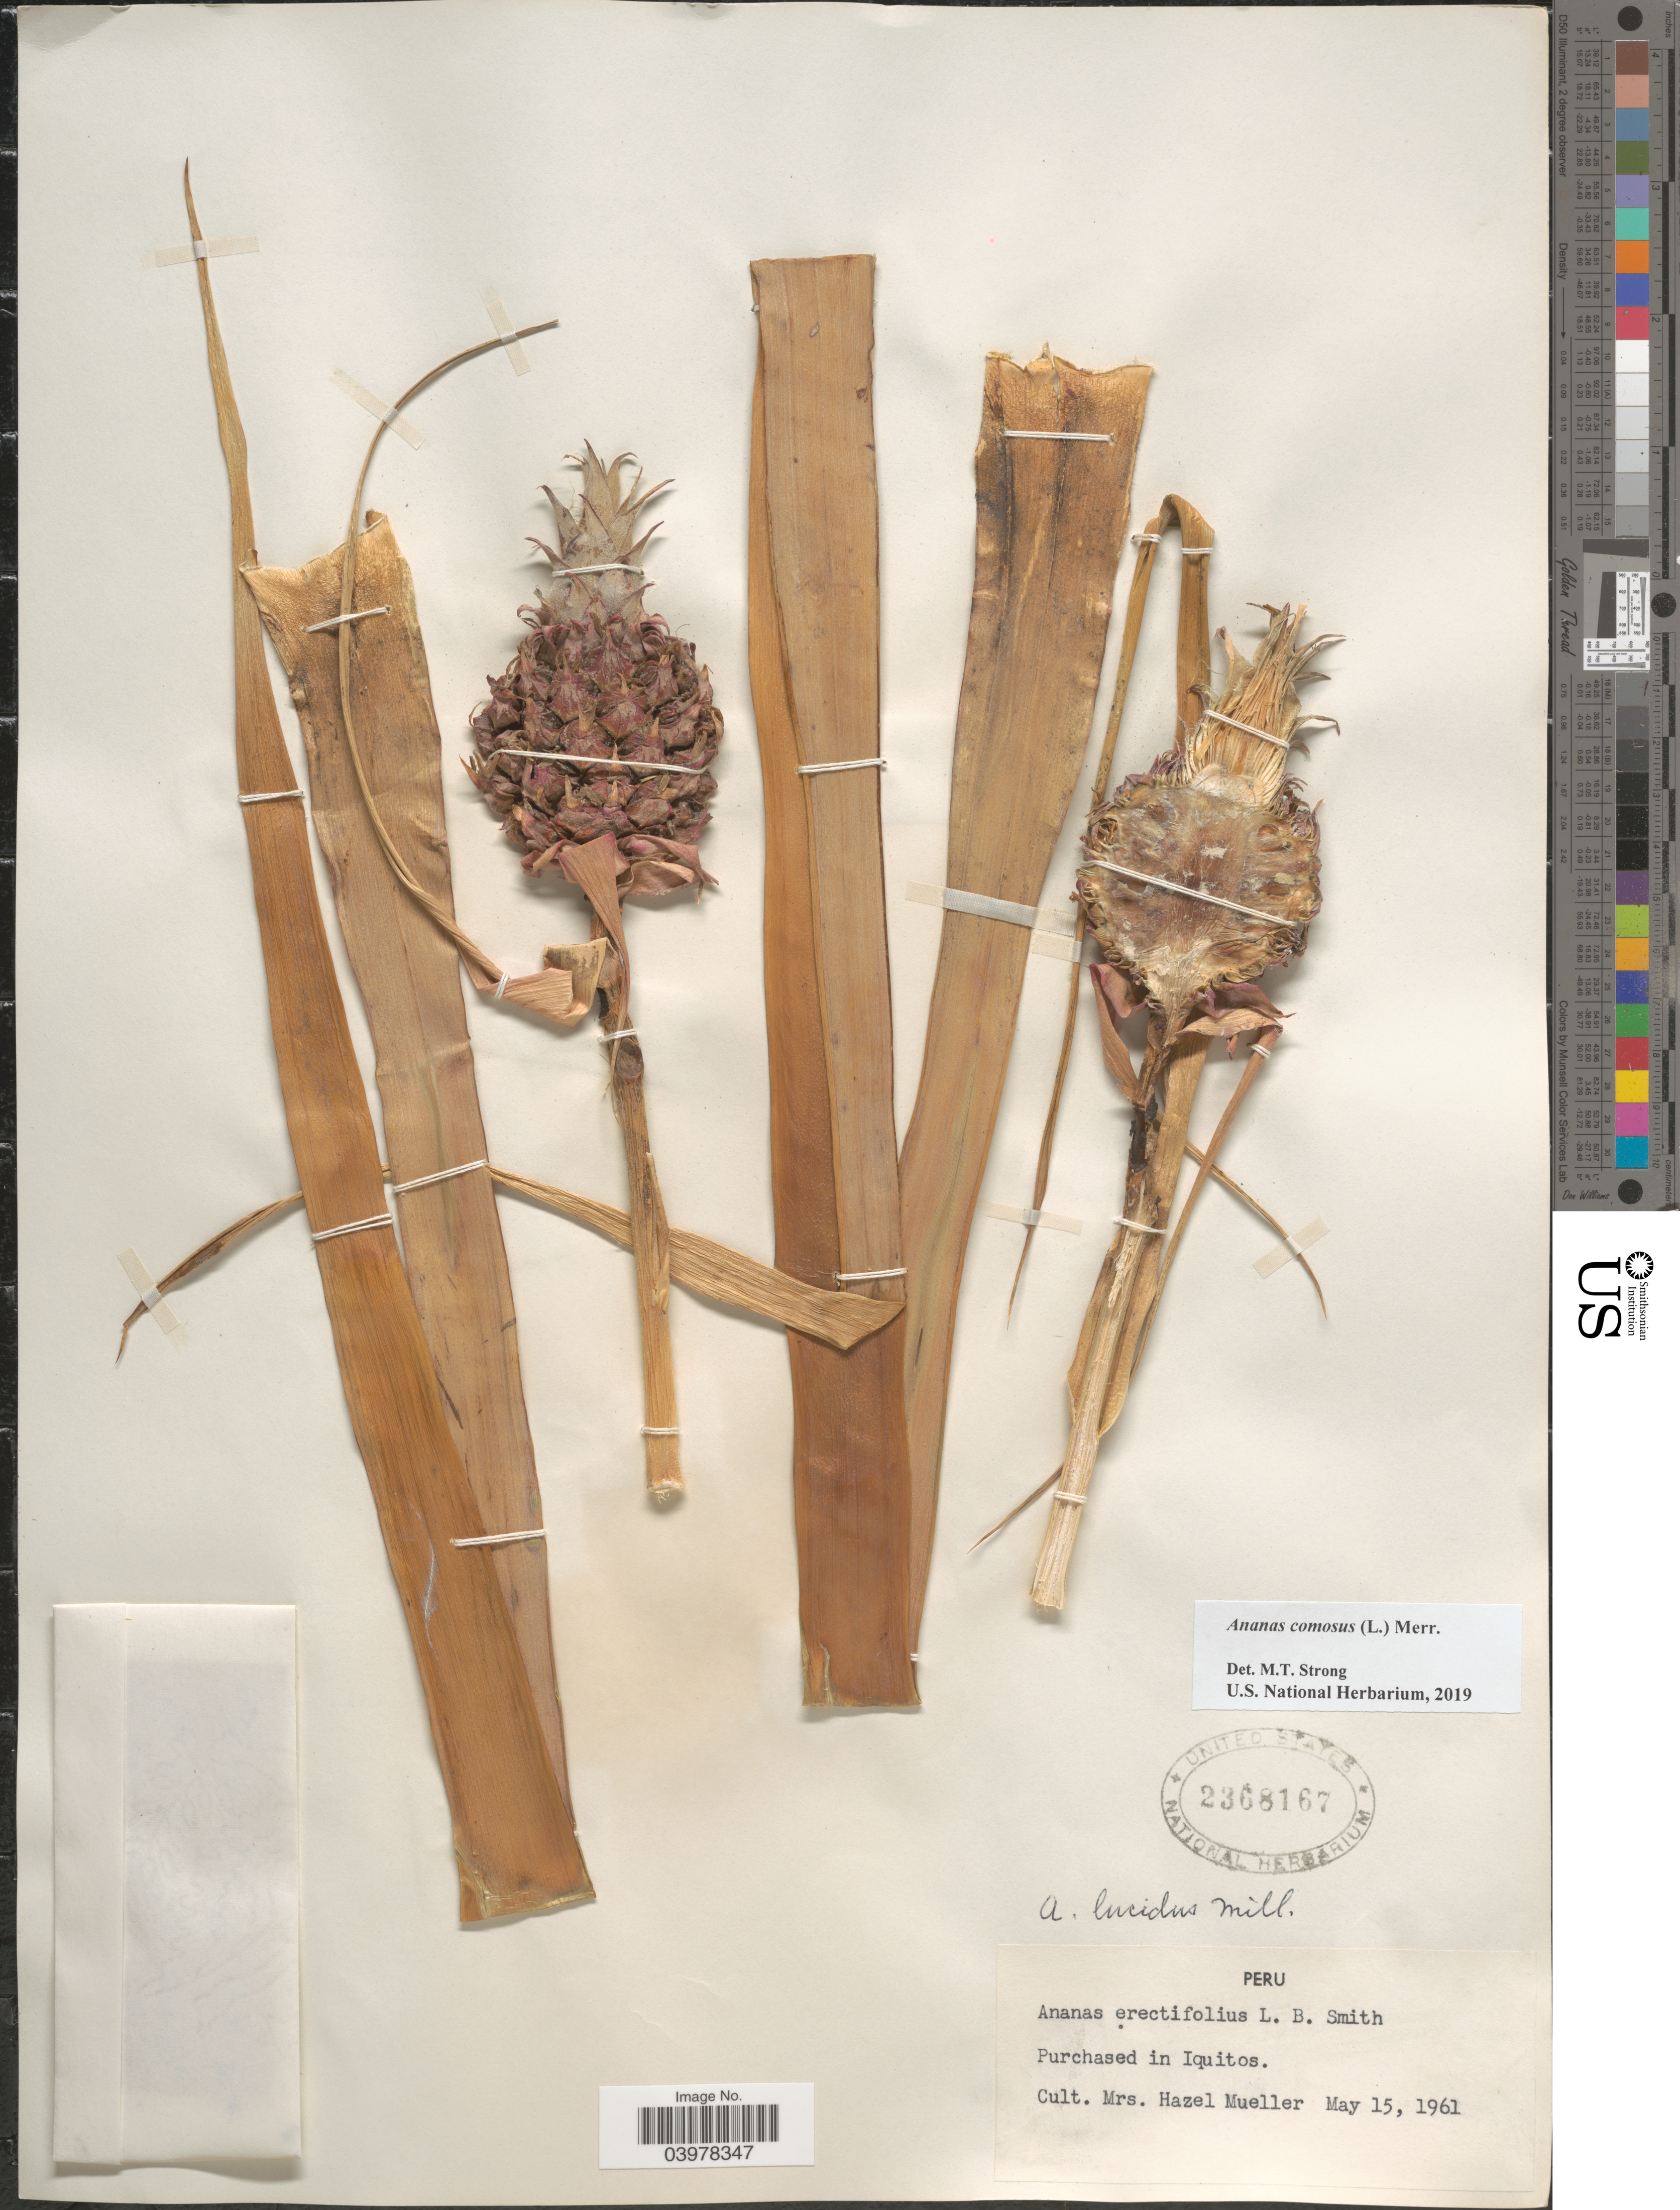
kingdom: Plantae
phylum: Tracheophyta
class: Liliopsida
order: Poales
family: Bromeliaceae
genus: Ananas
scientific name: Ananas comosus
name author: (L.) Merr.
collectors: H. Mueller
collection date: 1961-05-15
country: Peru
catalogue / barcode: US 2368167